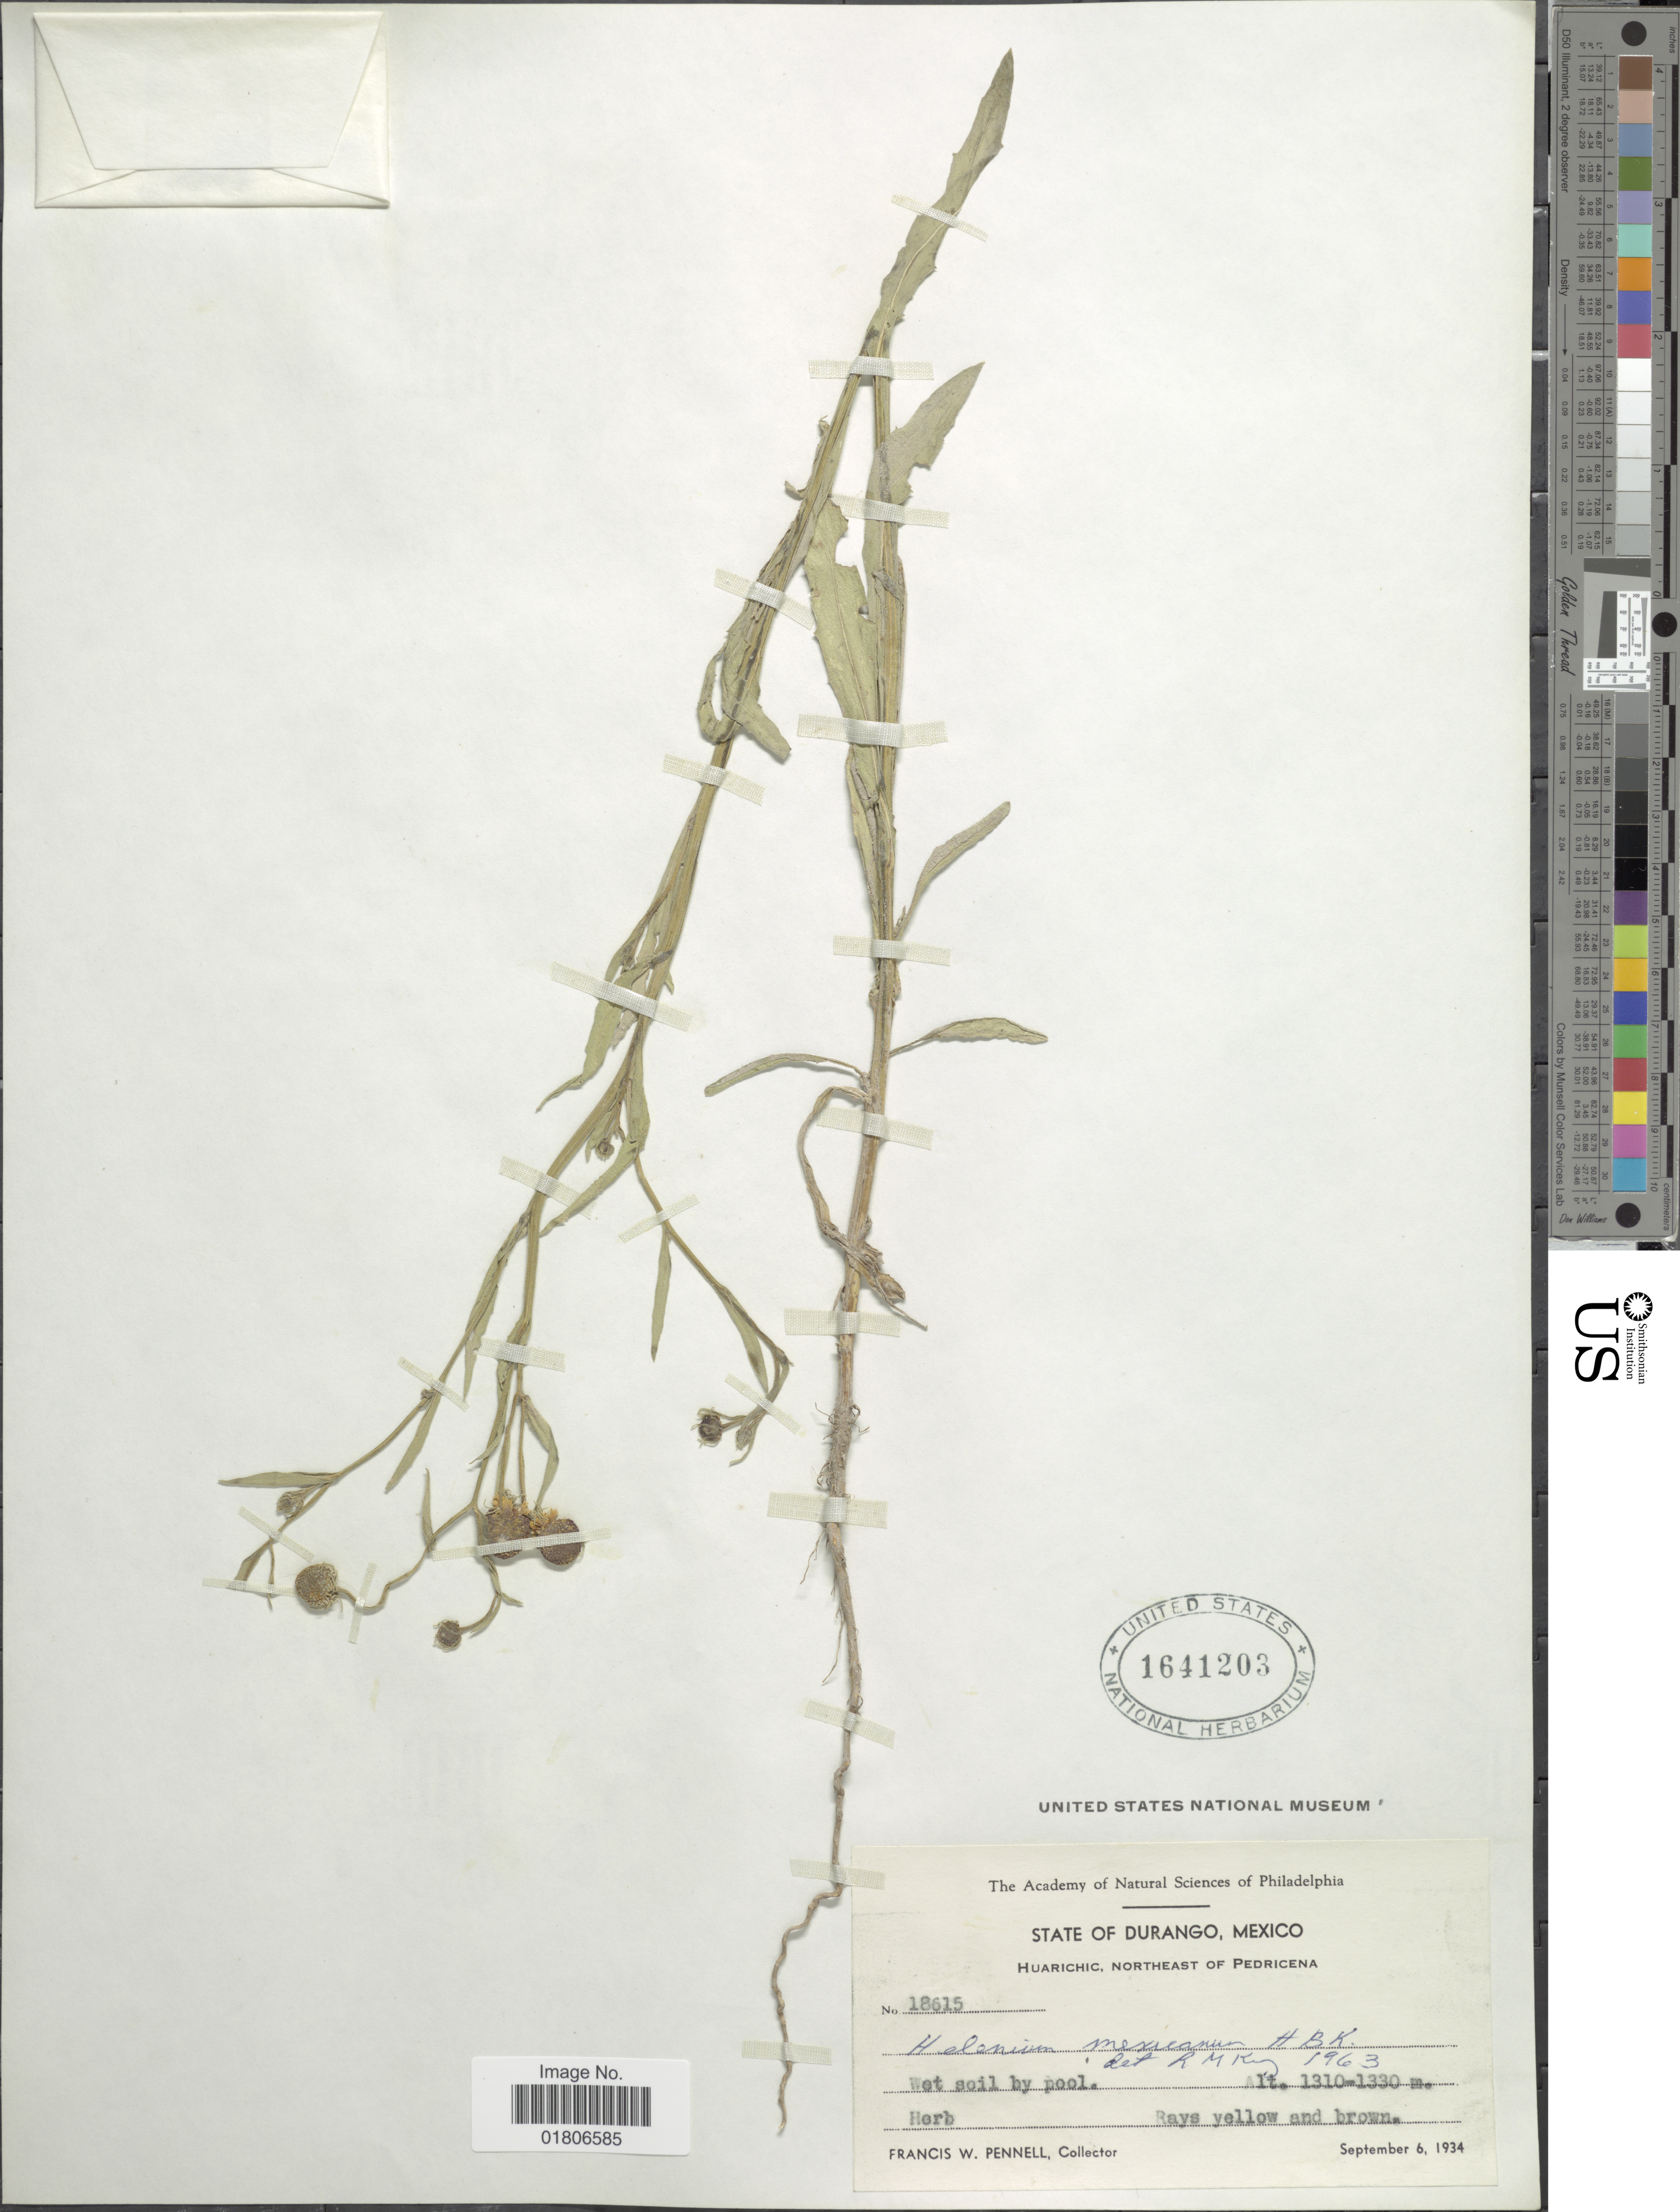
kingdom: Plantae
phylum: Tracheophyta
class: Magnoliopsida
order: Asterales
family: Asteraceae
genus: Helenium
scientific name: Helenium mexicanum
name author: Kunth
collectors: F. W. Pennell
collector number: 18615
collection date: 1934-09-06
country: Mexico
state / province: Durango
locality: Huarichic, Northeast of Pedricena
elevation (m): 1310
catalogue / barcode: US 1641203